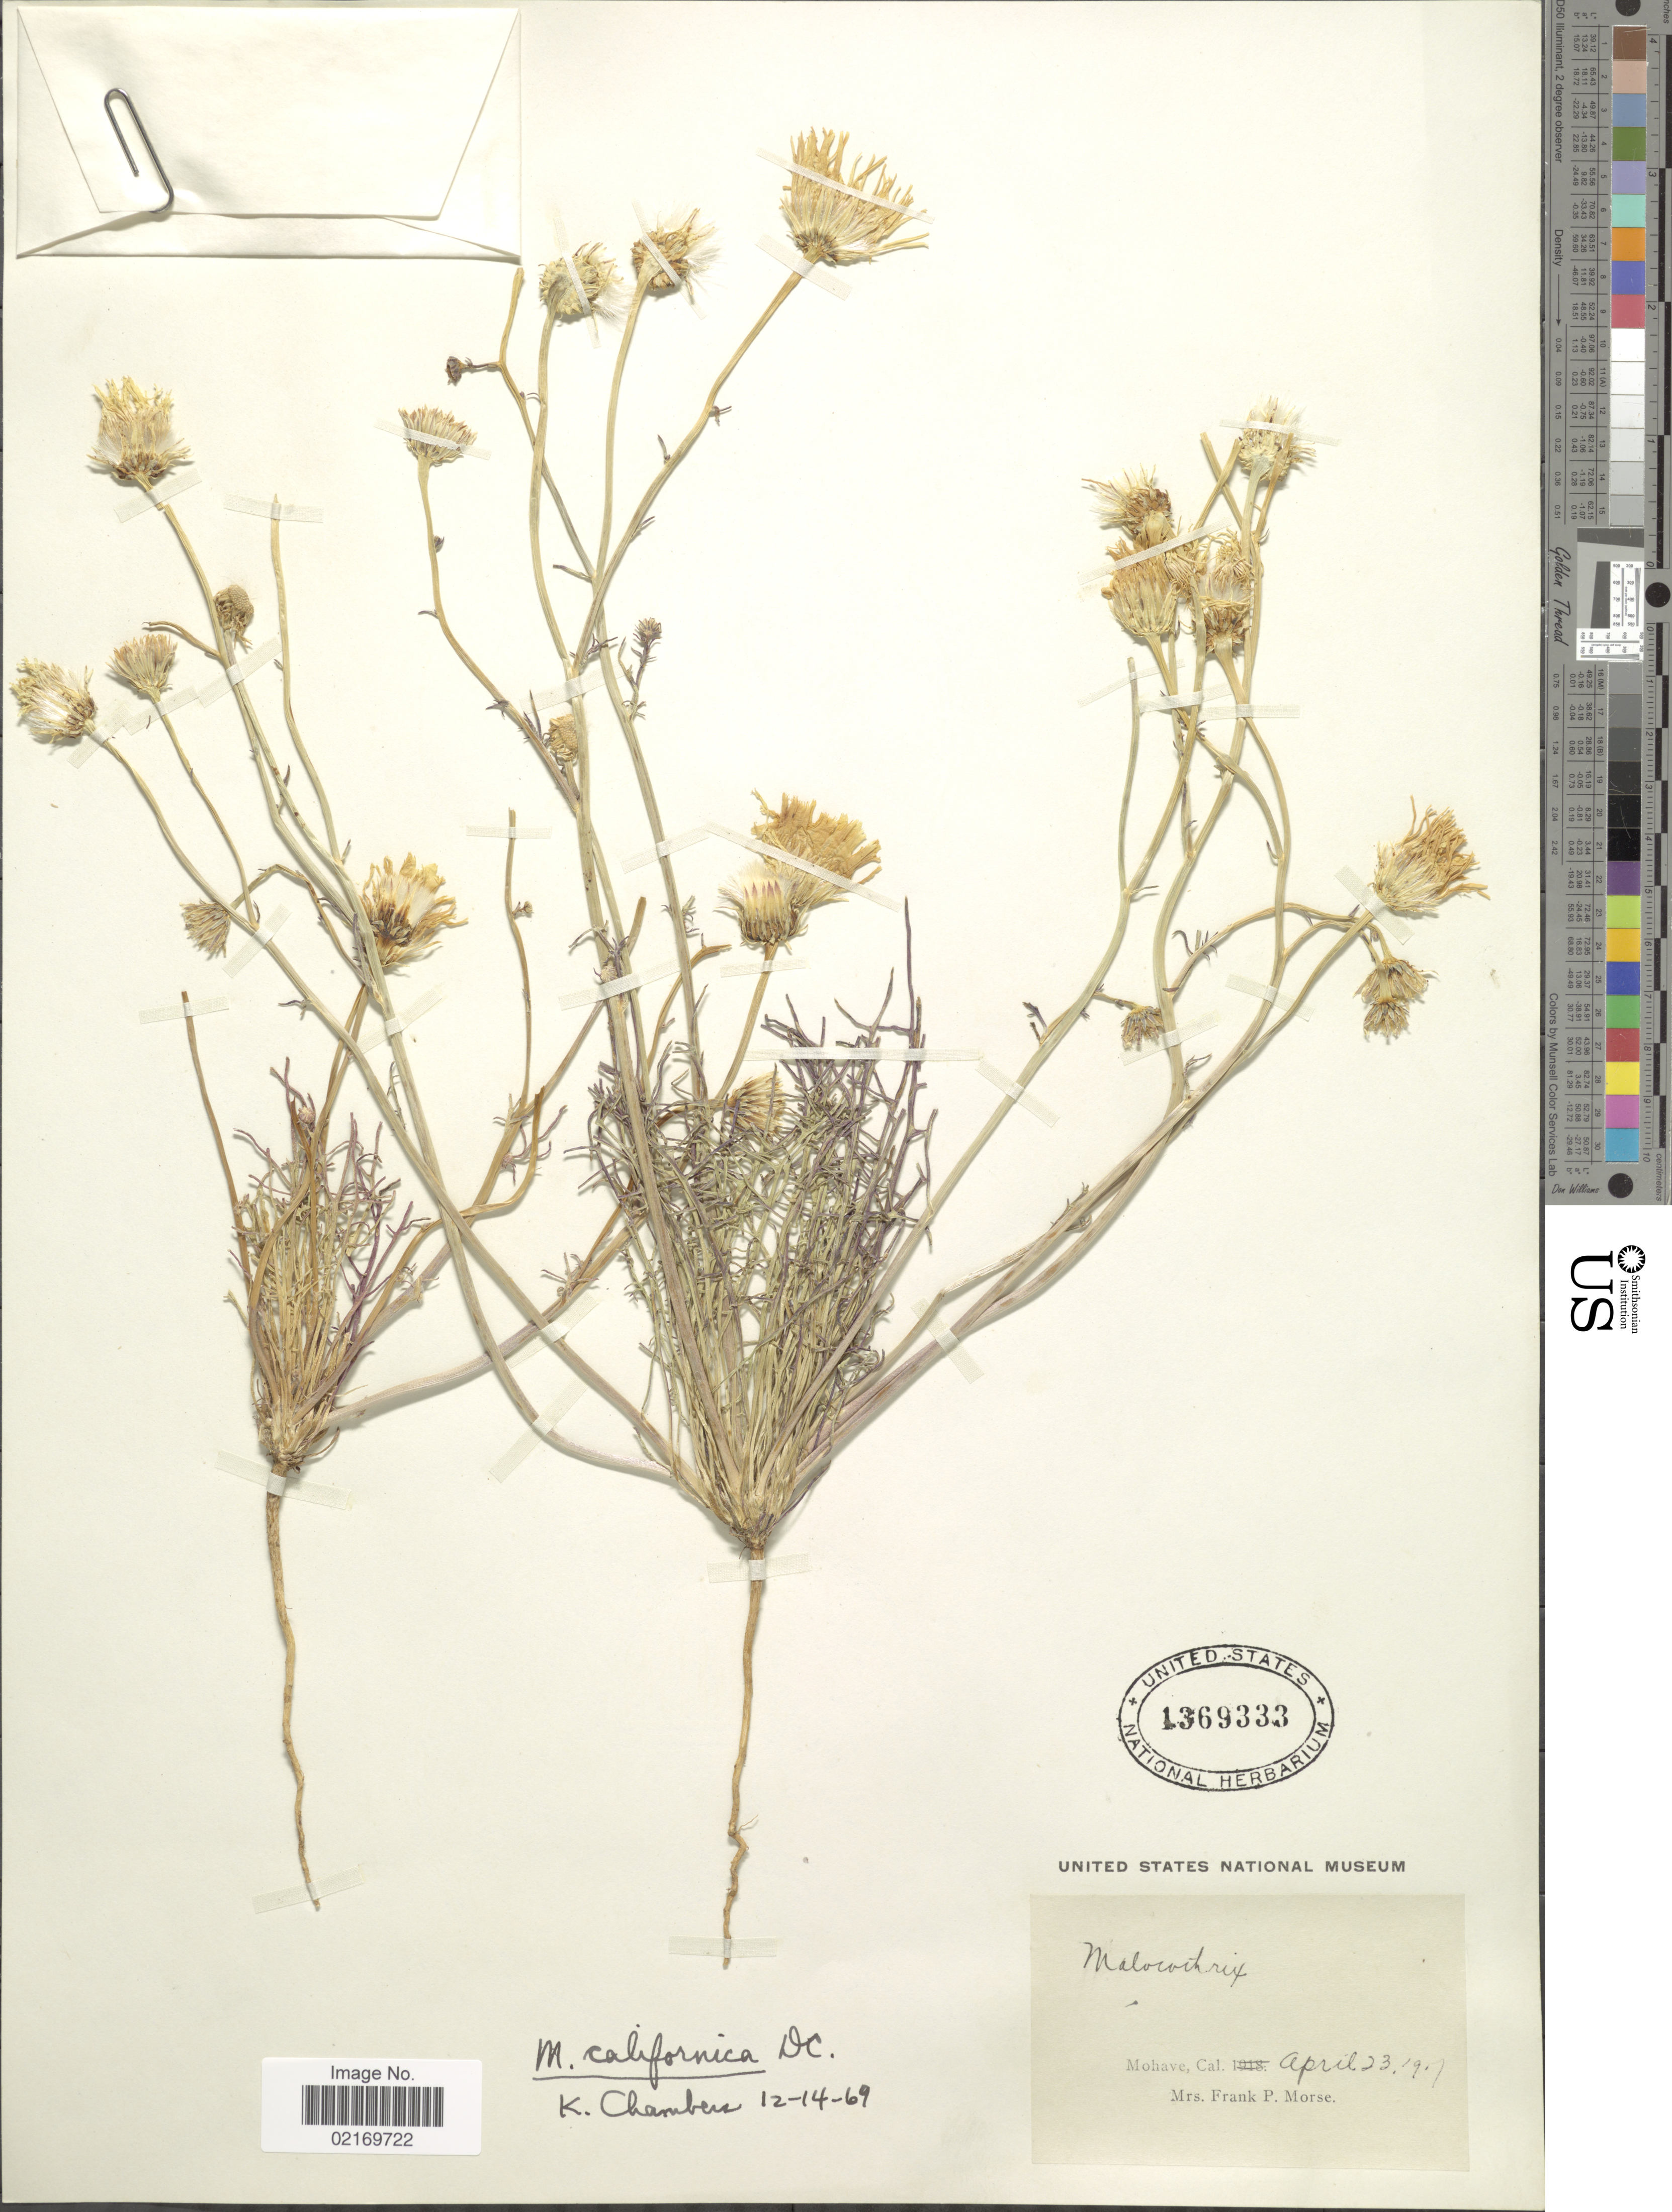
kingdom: Plantae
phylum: Tracheophyta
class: Magnoliopsida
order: Asterales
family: Asteraceae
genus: Malacothrix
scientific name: Malacothrix californica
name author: DC.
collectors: F. Morse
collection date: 1917-04-23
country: United States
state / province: California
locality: Mohave, Cal.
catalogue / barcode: US 1369333